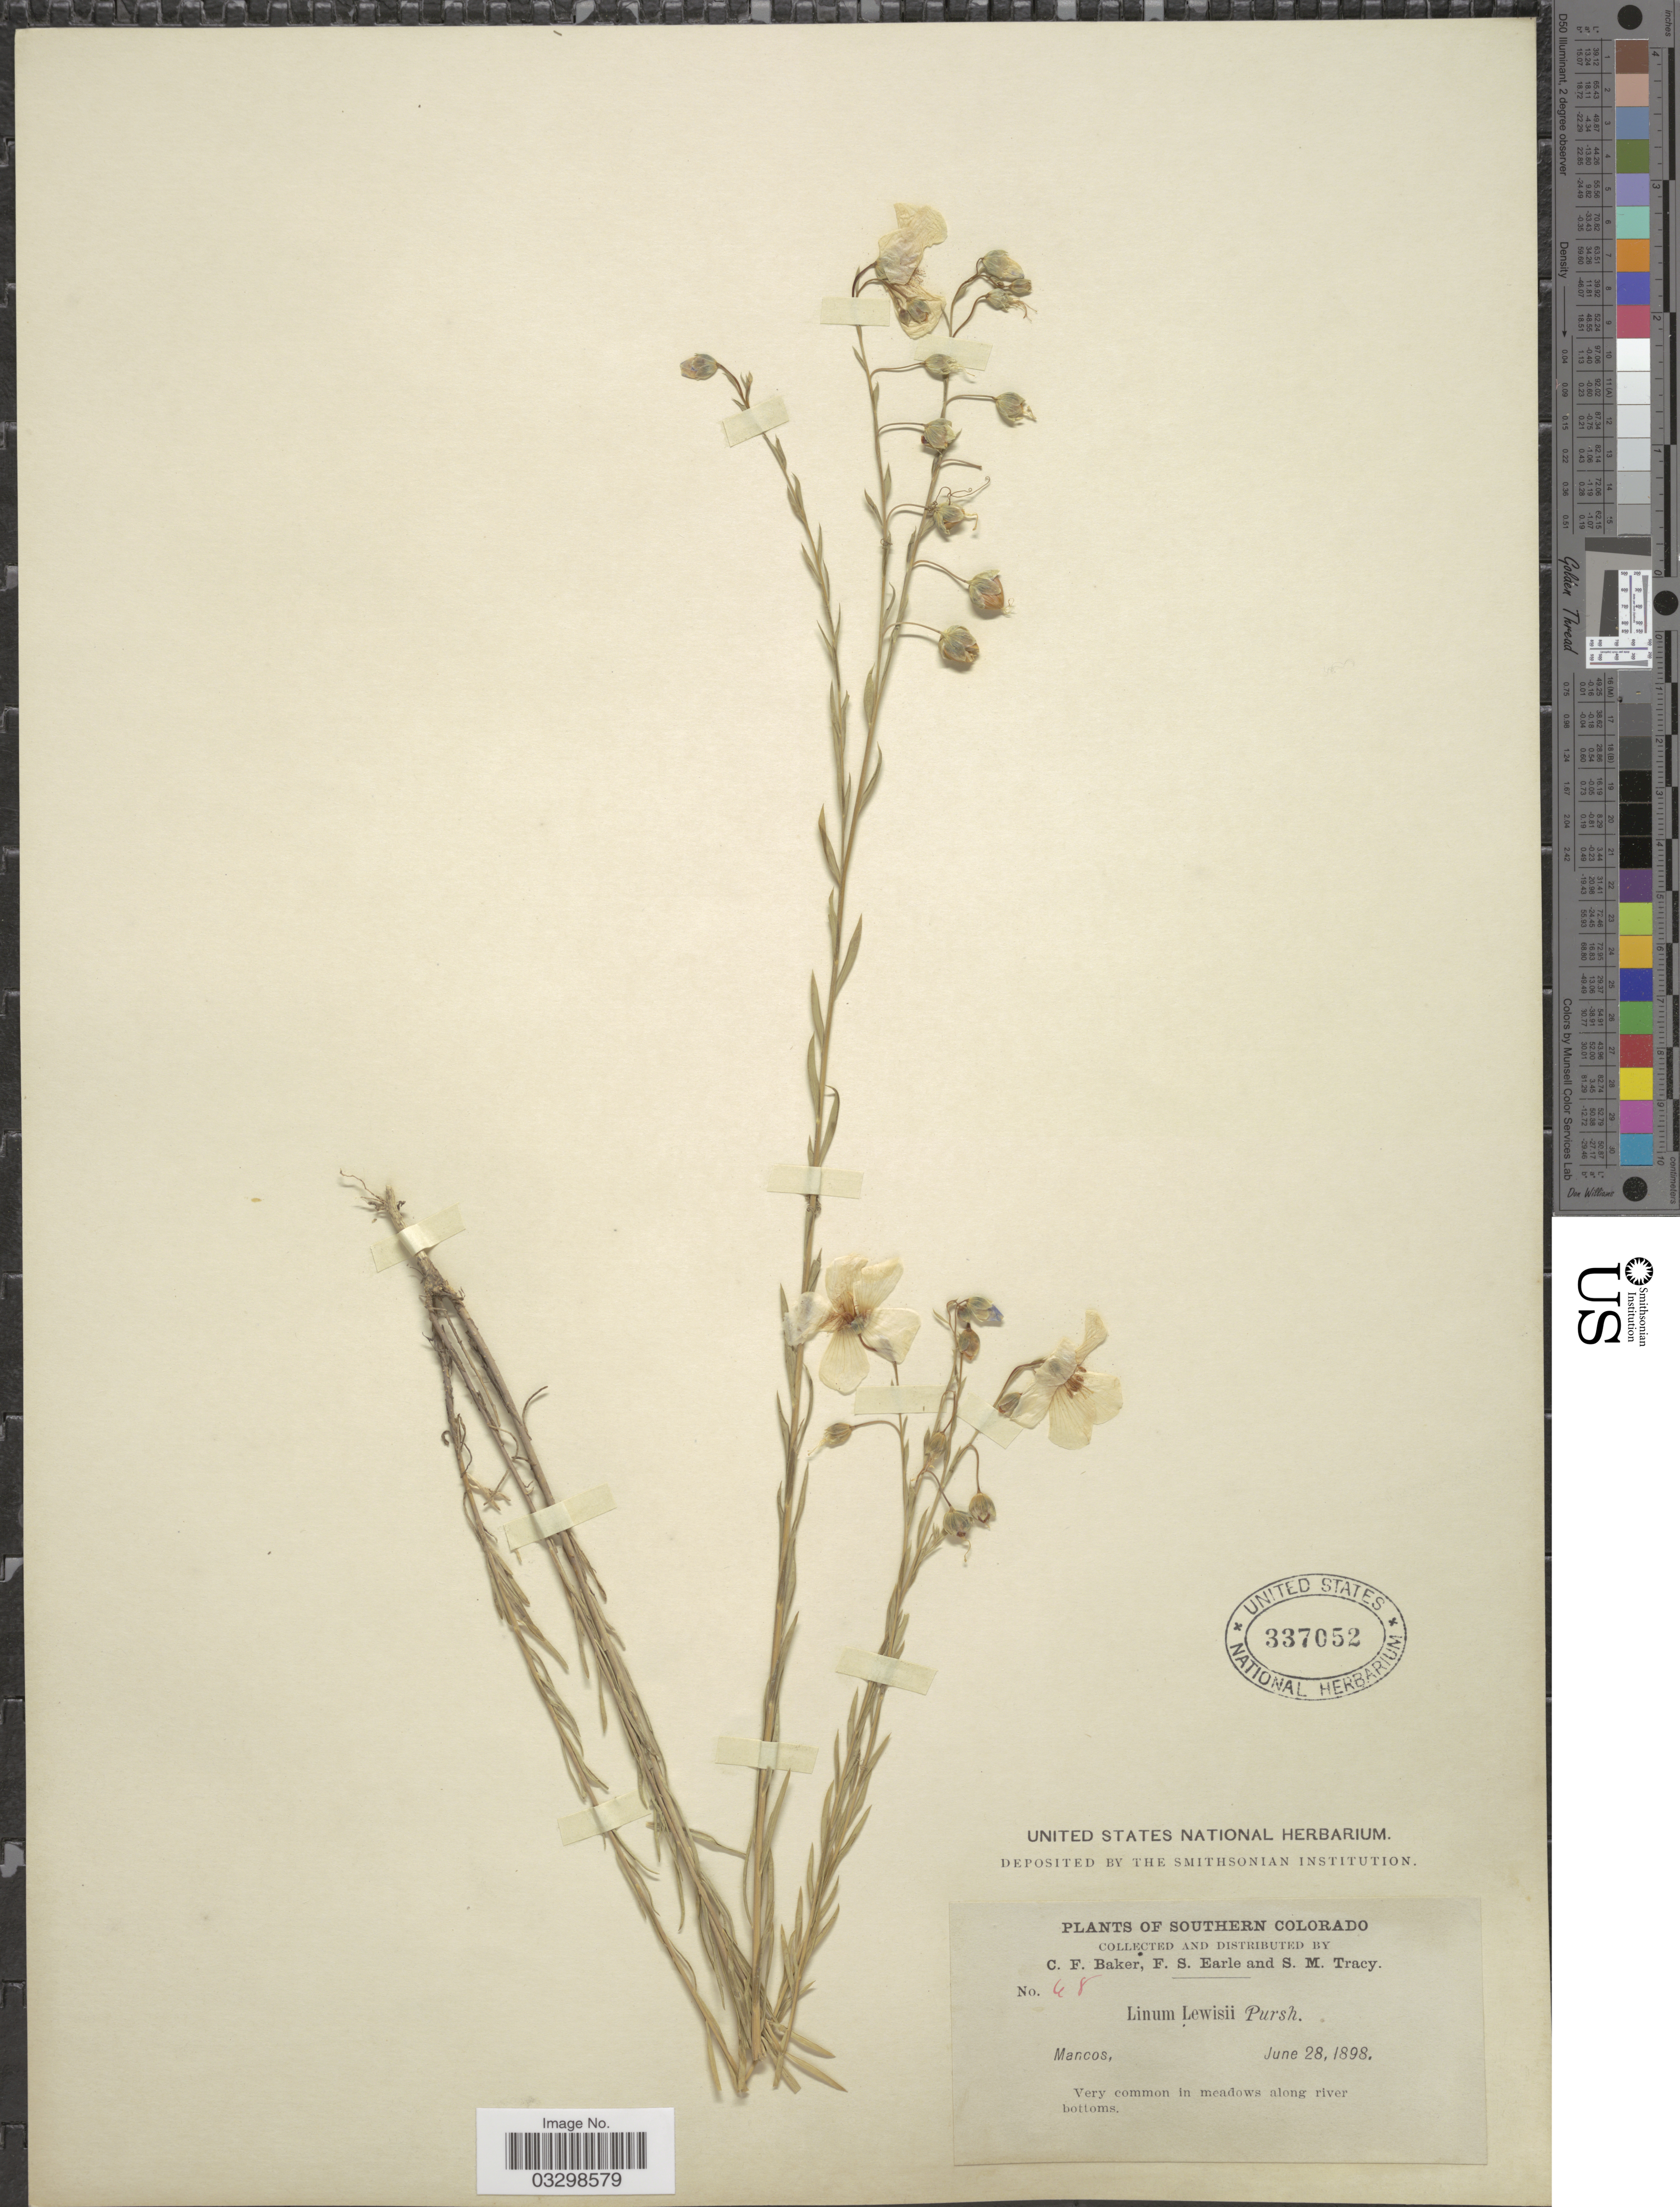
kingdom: Plantae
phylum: Tracheophyta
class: Magnoliopsida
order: Malpighiales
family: Linaceae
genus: Linum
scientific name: Linum lewisii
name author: Pursh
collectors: C. F. Baker, F. S. Earle & S. M. Tracy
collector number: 48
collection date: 1898-06-28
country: United States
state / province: Colorado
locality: Southern Colorado. Mancos. In meadows along river bottoms.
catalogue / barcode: US 337052